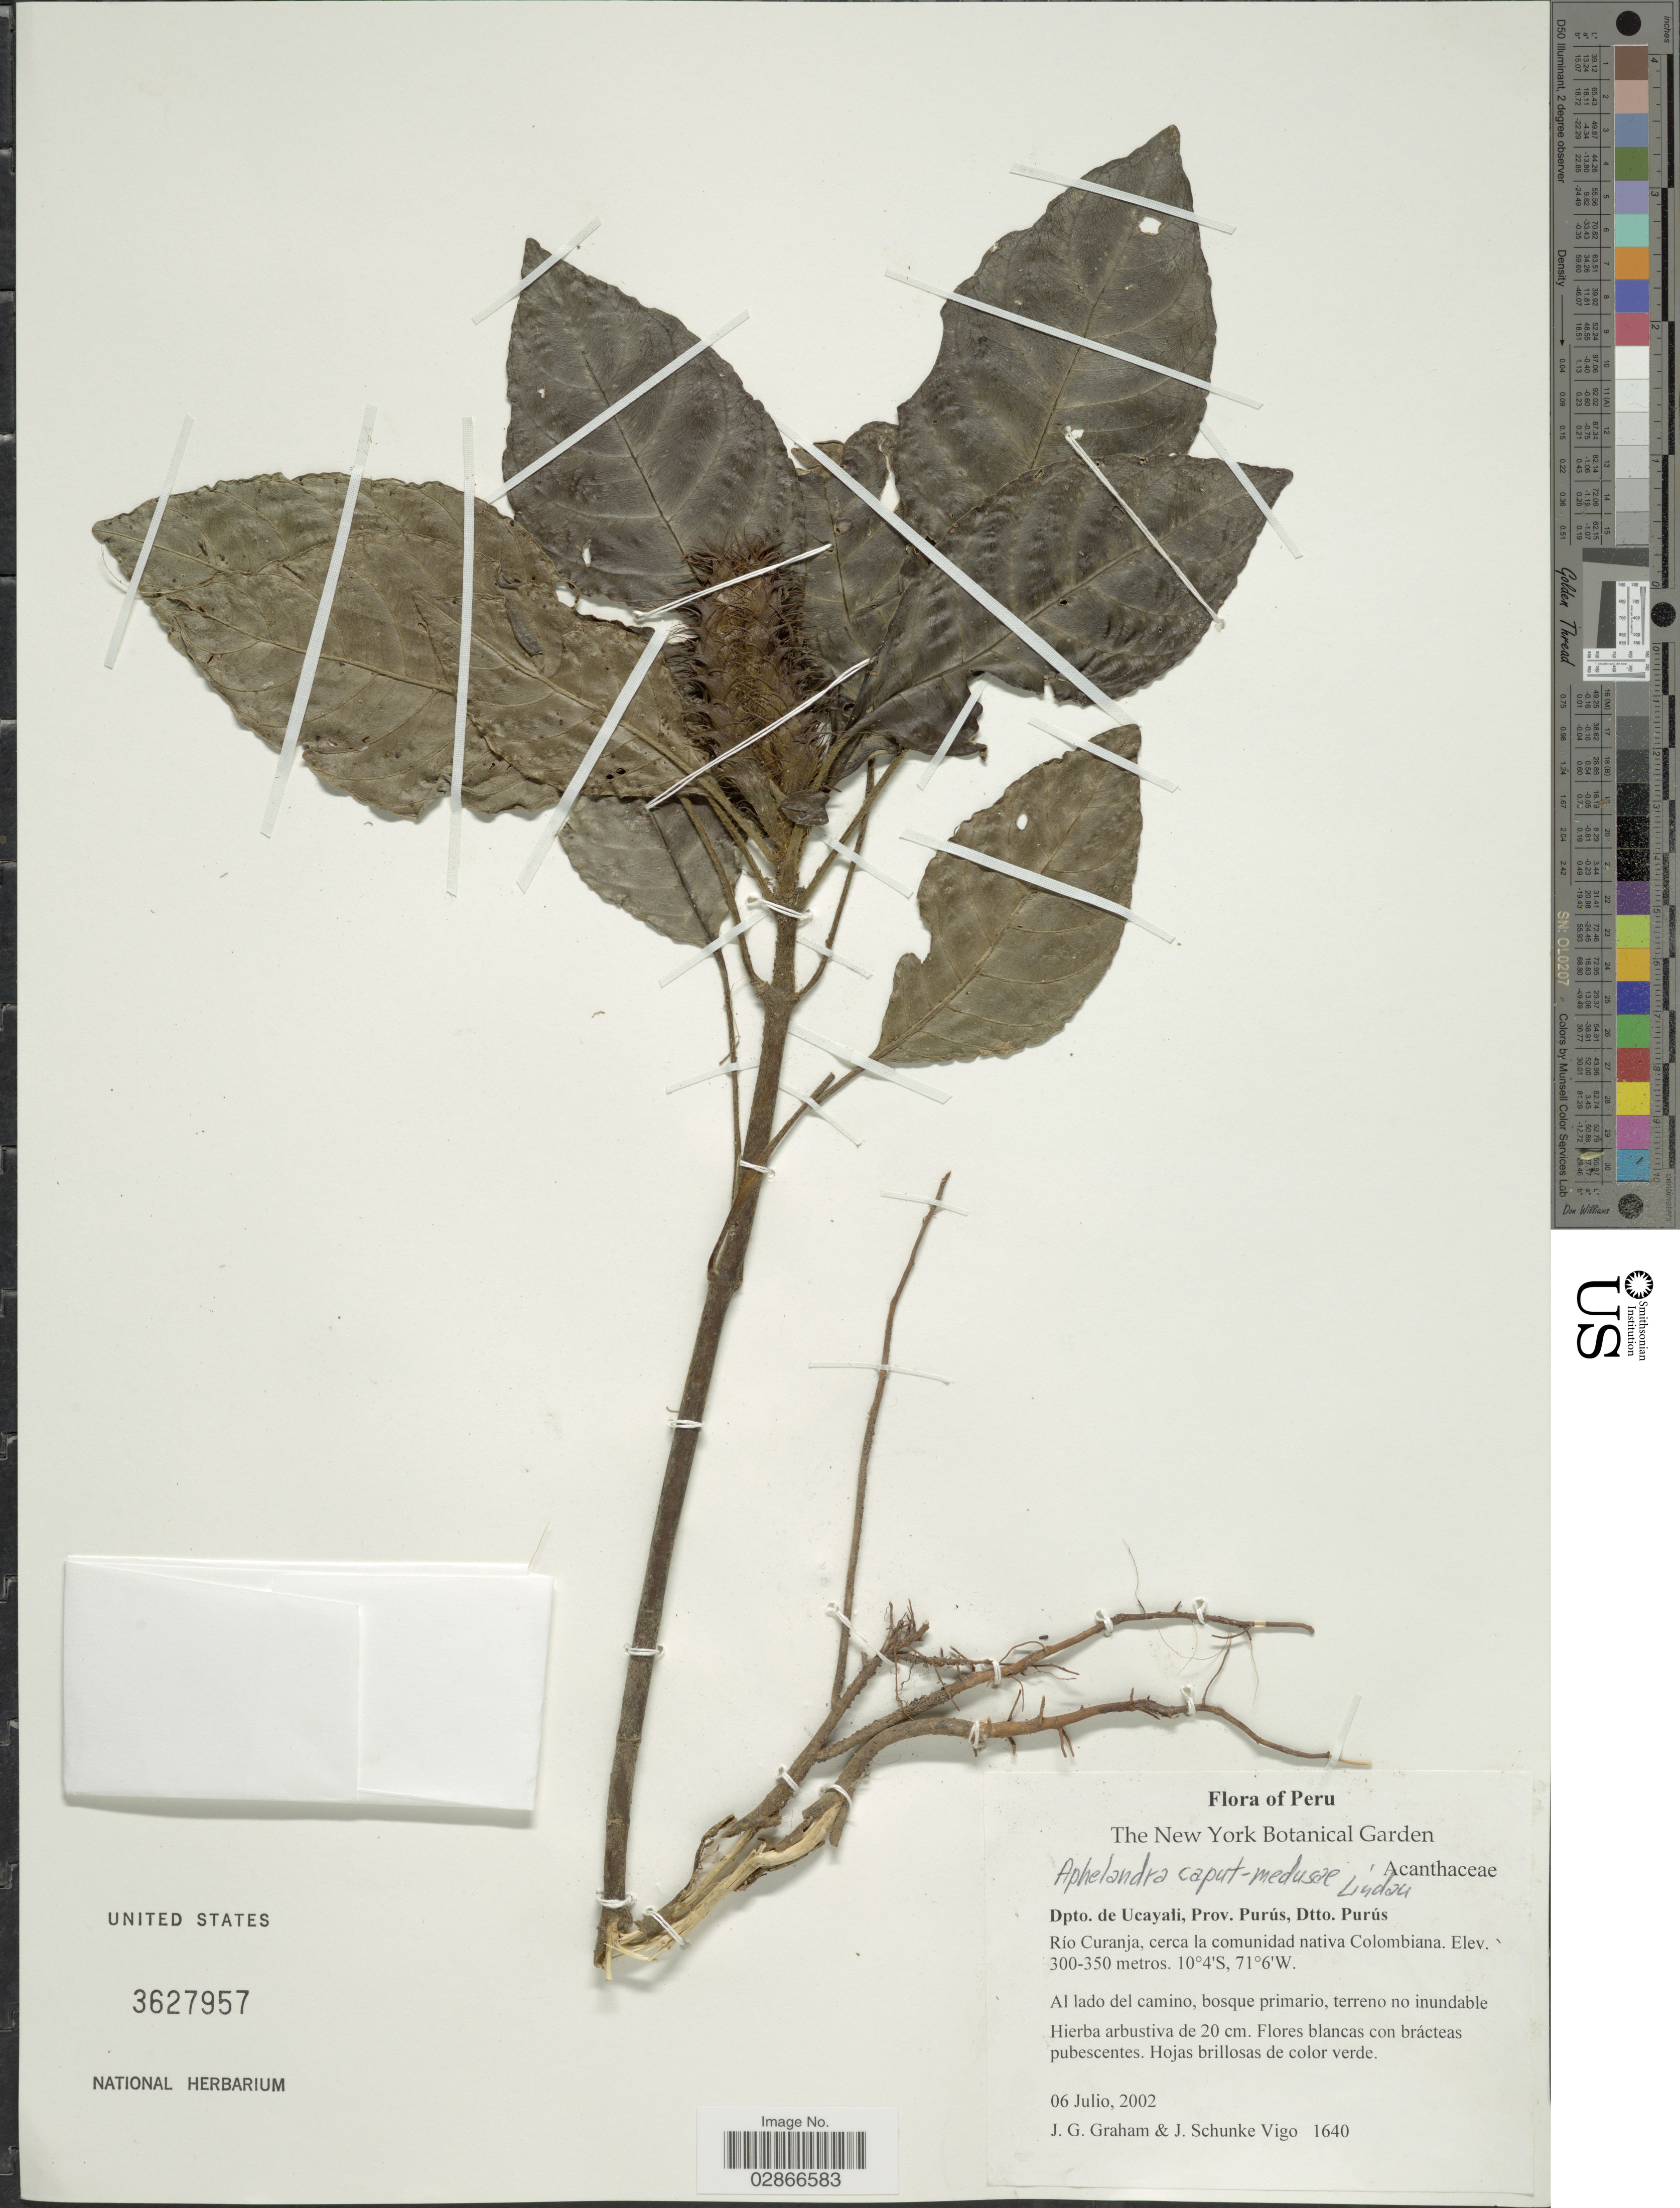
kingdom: Plantae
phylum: Tracheophyta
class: Magnoliopsida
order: Lamiales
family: Acanthaceae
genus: Aphelandra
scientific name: Aphelandra caput-medusae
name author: Lindau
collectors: J. Graham & J. Schunke Vigo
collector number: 1640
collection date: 2002-07-06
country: Peru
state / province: Ucayali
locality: Dpto. de Ucayali, Prov. Purús, Dtto. Purús. Río Curanja, cerca la comunidad nativa Colombiana.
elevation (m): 300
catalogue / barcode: US 3627957